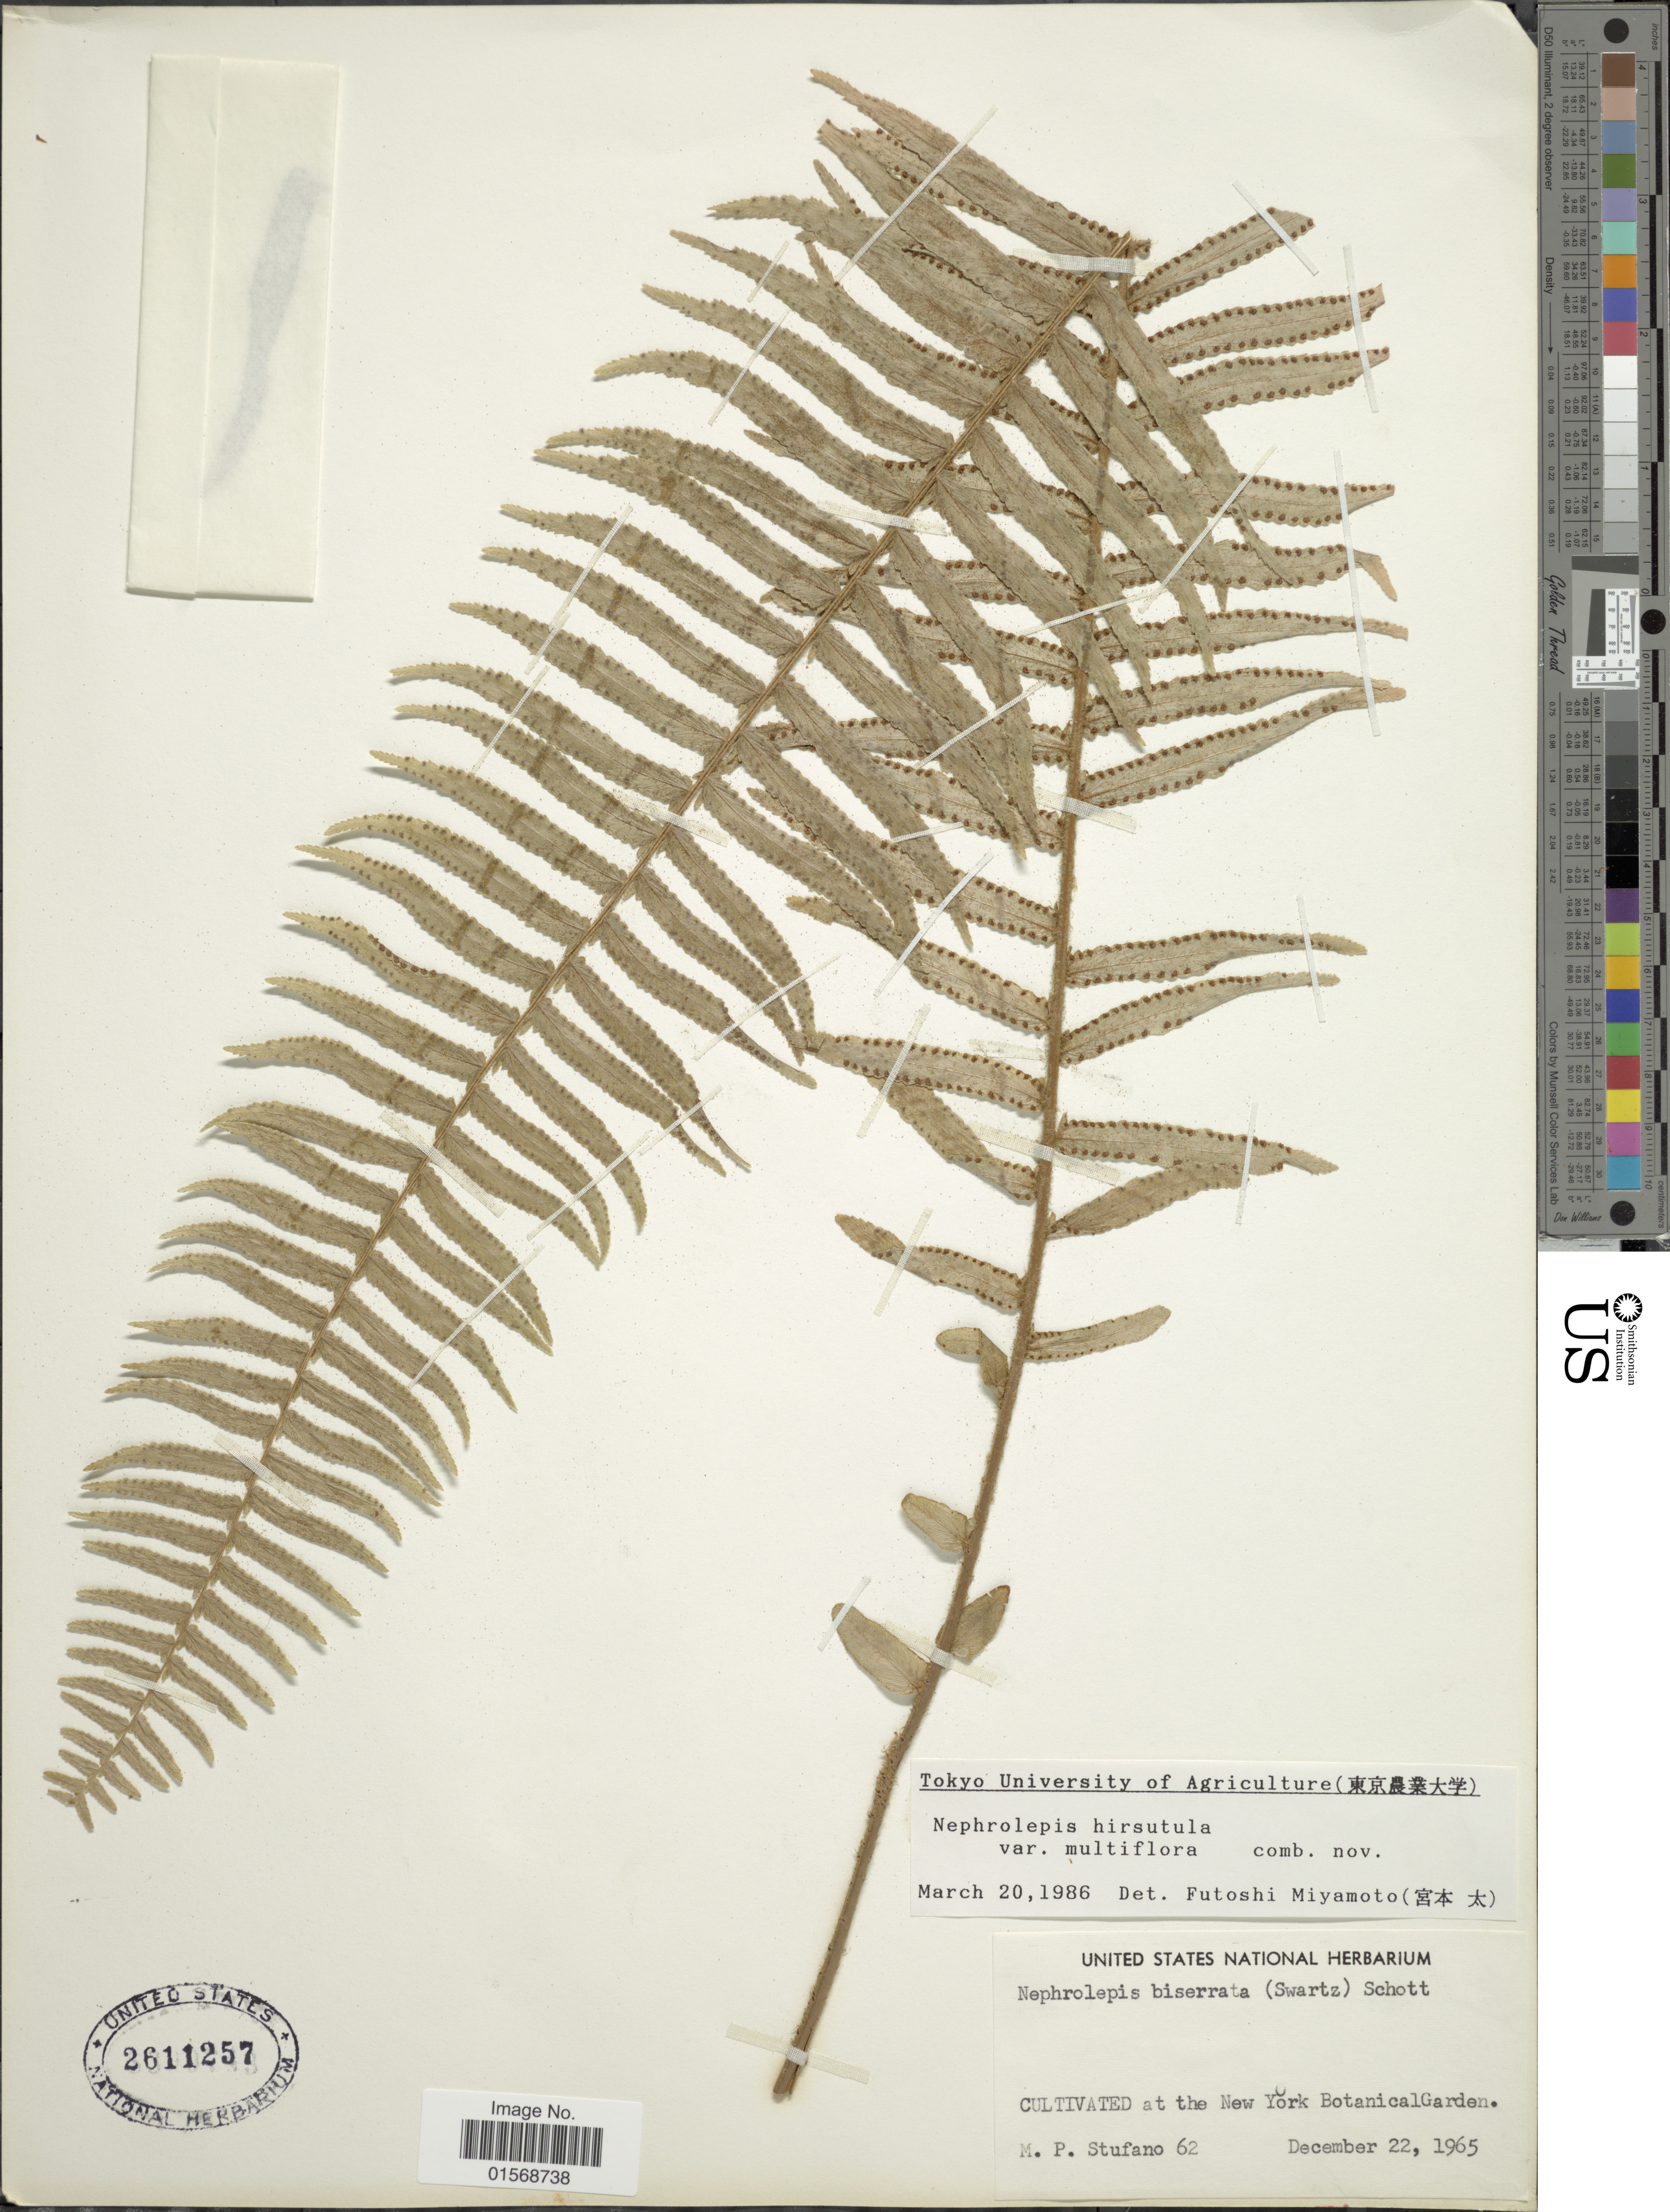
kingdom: Plantae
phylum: Tracheophyta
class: Polypodiopsida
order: Polypodiales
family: Nephrolepidaceae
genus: Nephrolepis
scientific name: Nephrolepis multiflora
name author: (Roxb.) F.M. Jarrett ex C.V. Morton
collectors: M. Stufano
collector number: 62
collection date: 1965-12-22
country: United States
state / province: New York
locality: New York Botanical Garden.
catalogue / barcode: US 2611257